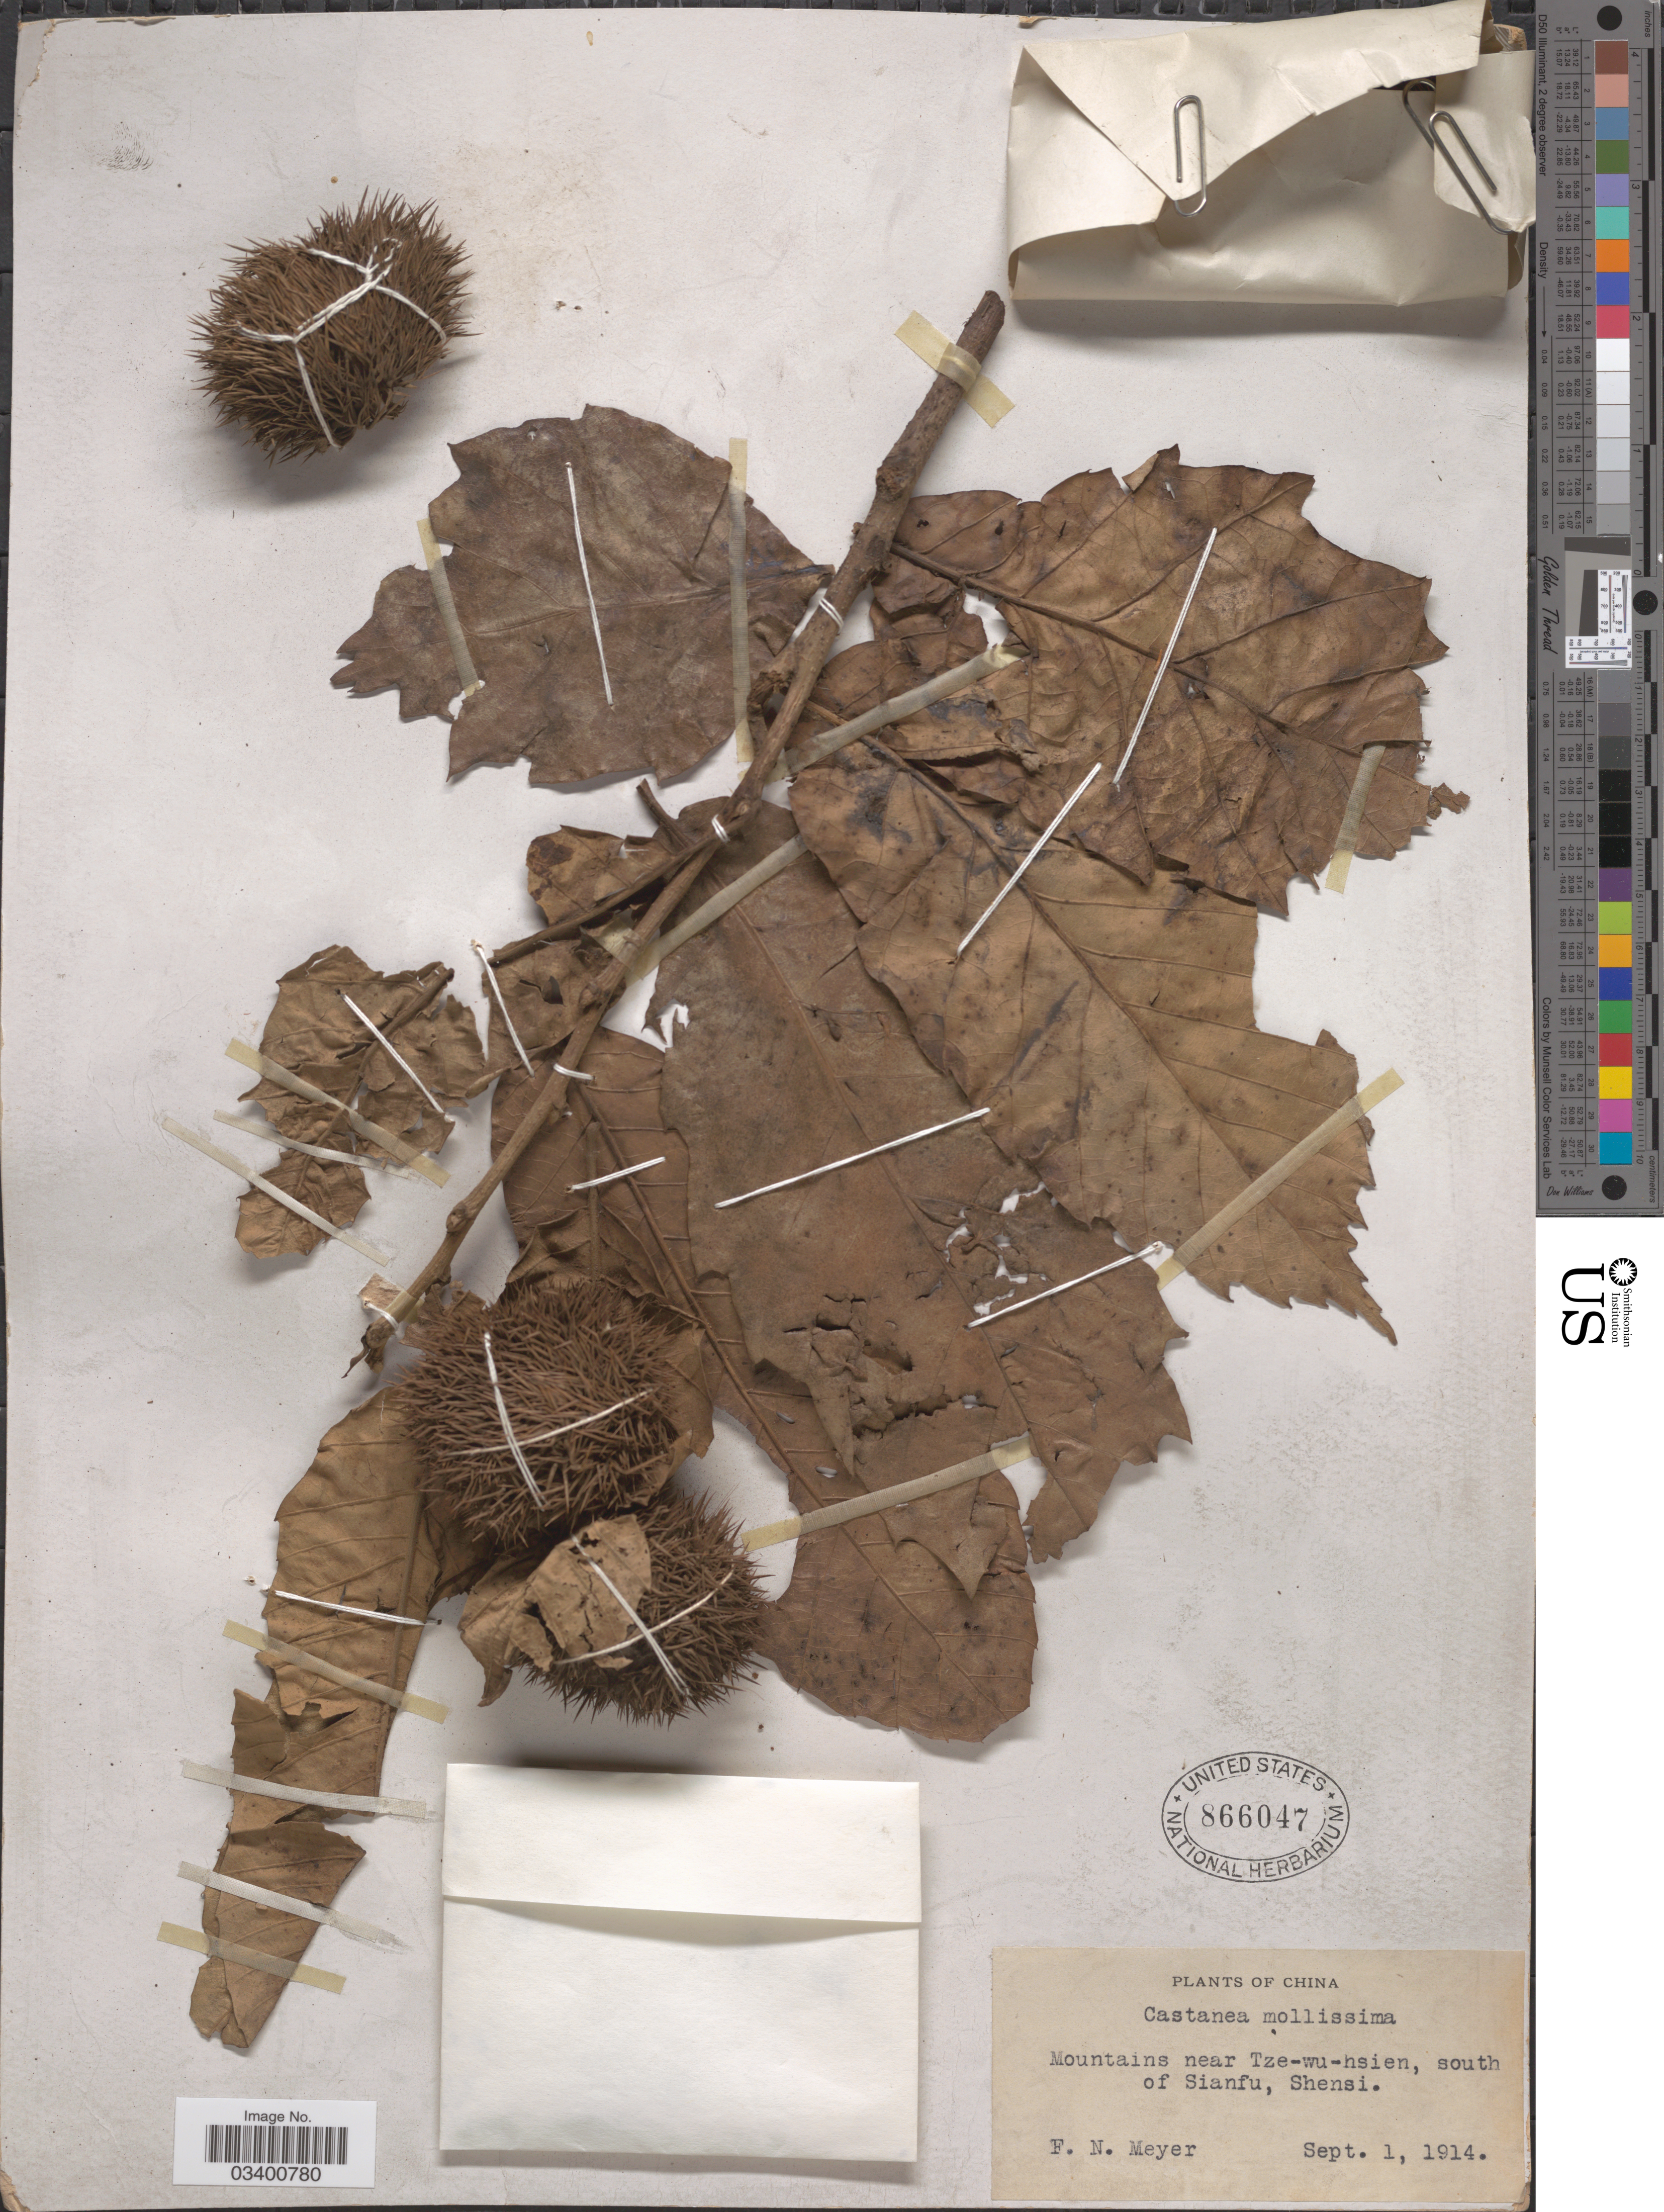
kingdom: Plantae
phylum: Tracheophyta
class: Magnoliopsida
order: Fagales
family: Fagaceae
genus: Castanea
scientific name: Castanea mollissima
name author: Blume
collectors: F. N. Meyer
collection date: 1914-09-01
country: China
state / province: Shaanxi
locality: Mountains near Tze-wu-hsien, south of Sianfu, Shensi.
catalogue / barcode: US 866047